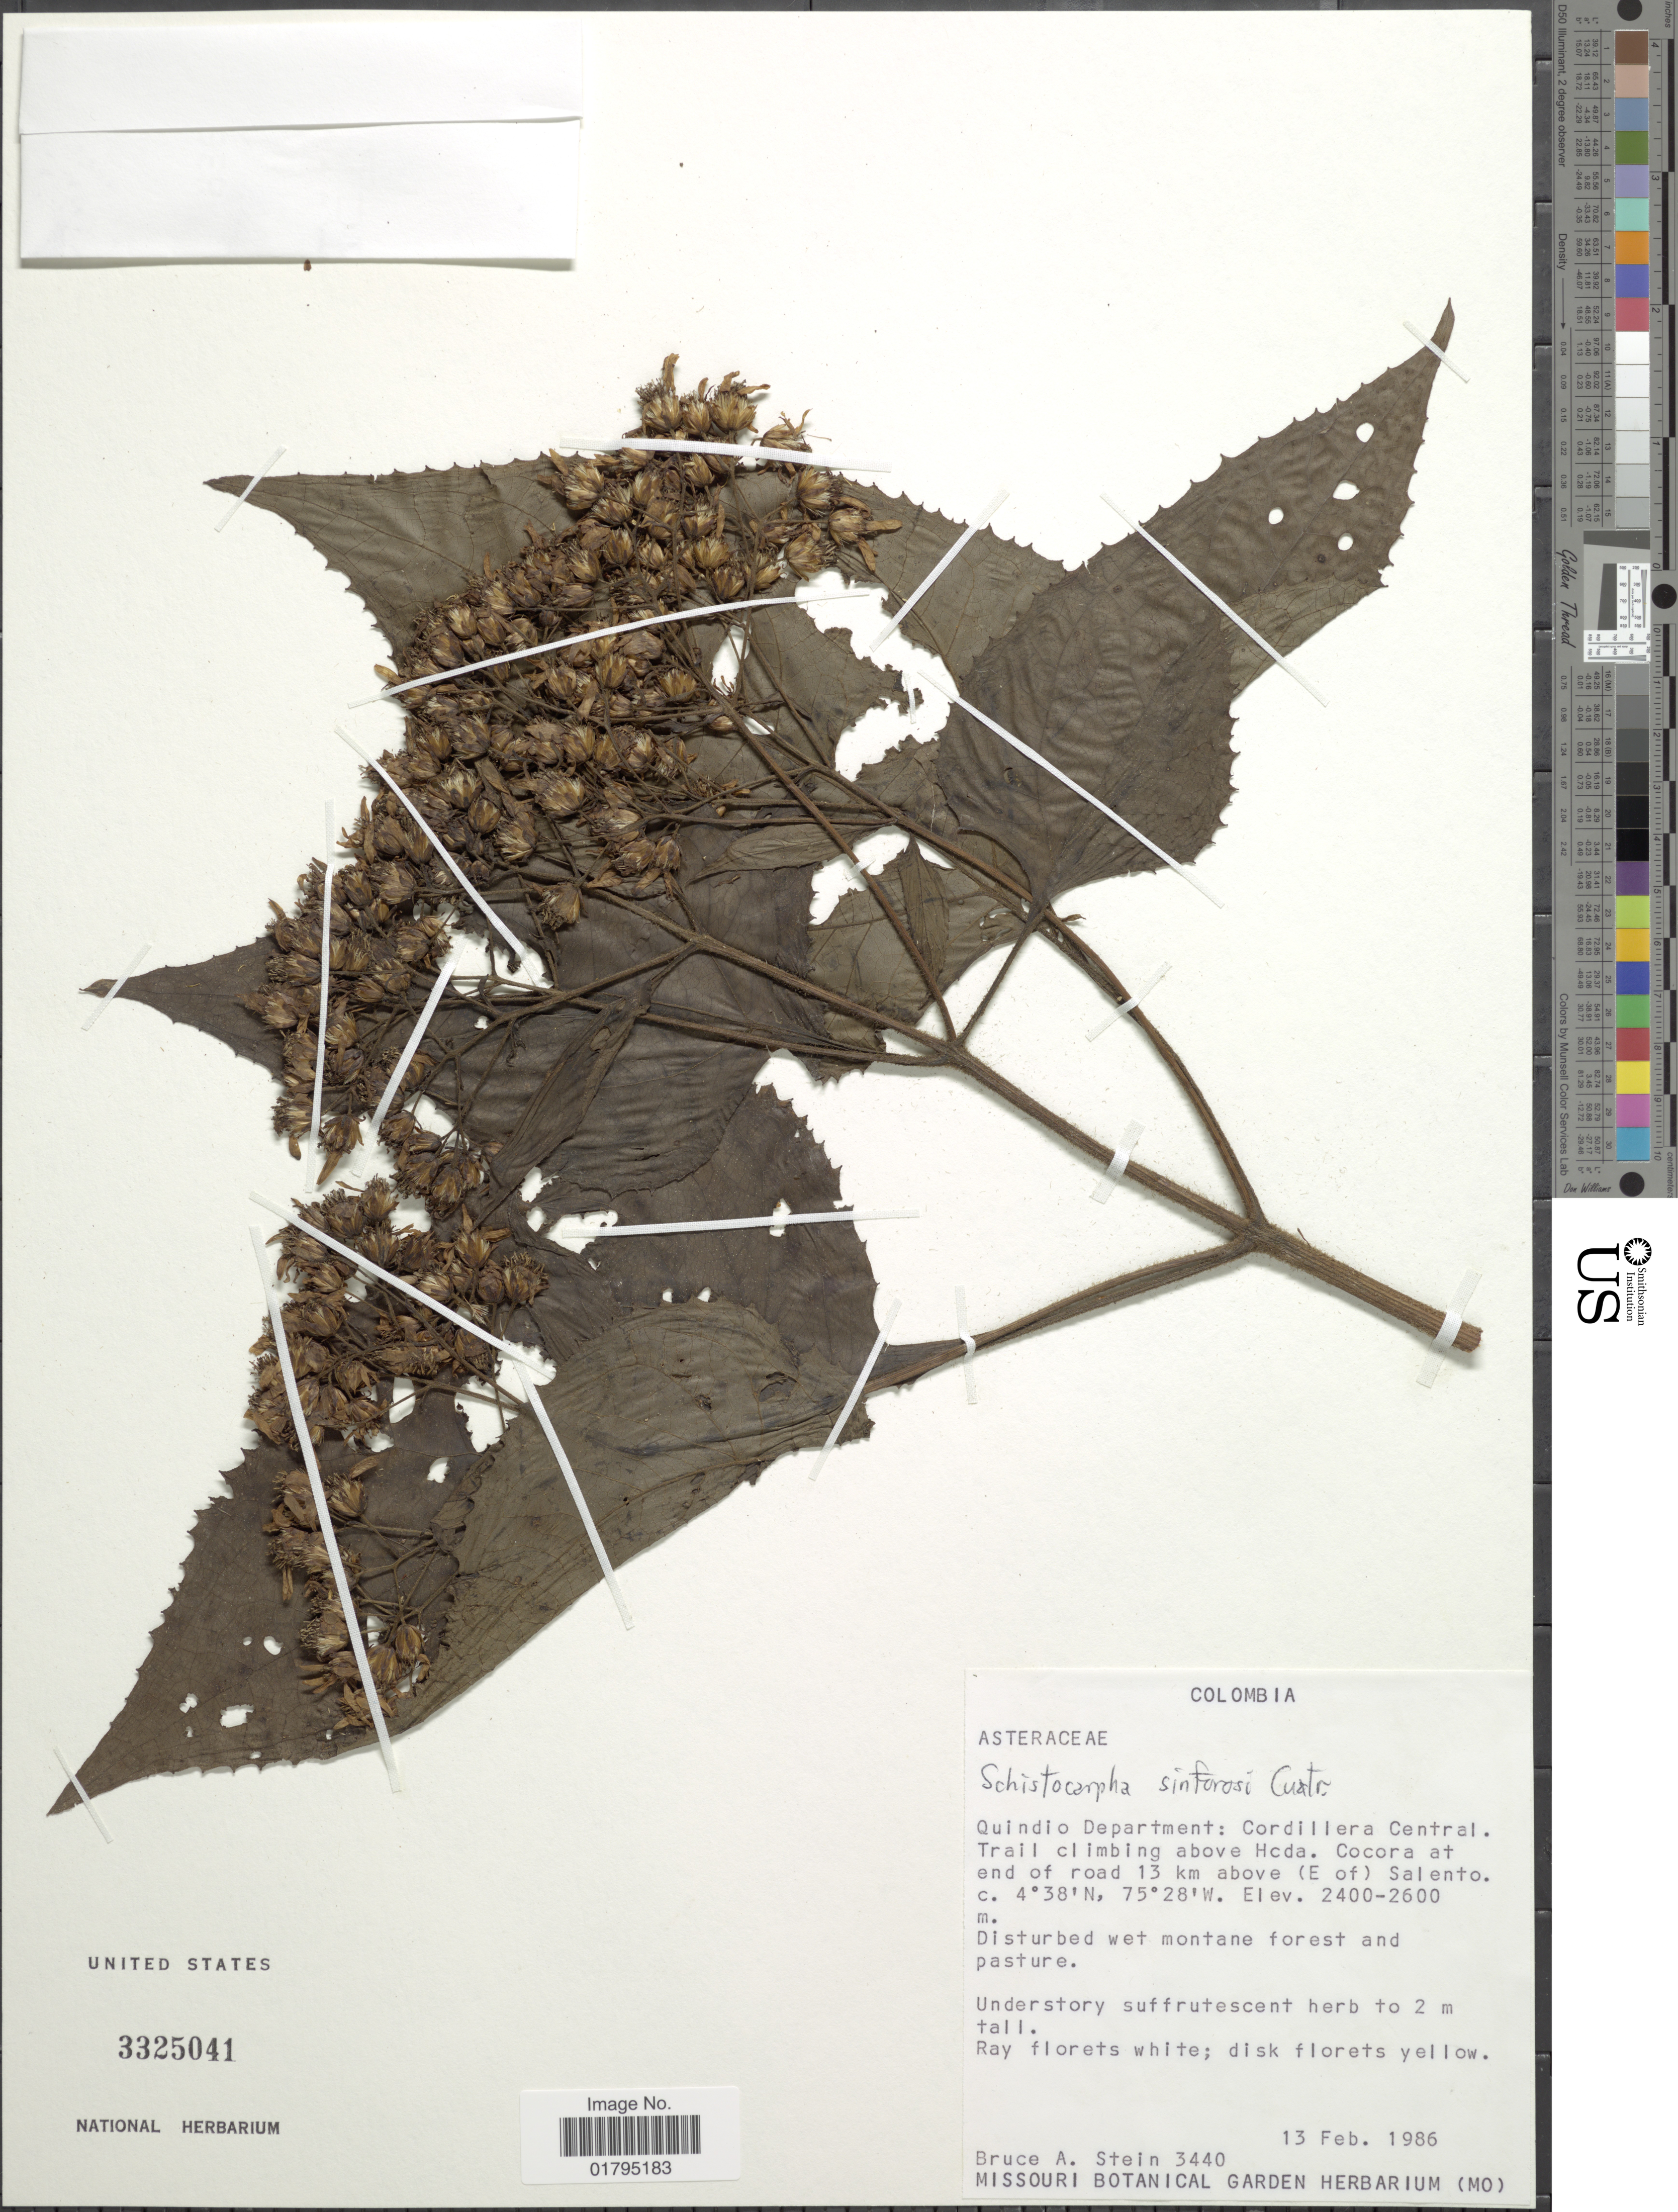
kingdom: Plantae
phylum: Tracheophyta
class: Magnoliopsida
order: Asterales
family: Asteraceae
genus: Schistocarpha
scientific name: Schistocarpha sinforosii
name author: Cuatrec.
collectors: B. A. Stein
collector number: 3440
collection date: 1986-02-13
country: Colombia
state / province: Quindío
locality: Quindio Department: Cordillera Central. Trail climbing above Hcda.Cocora at end of road 13 km above (E of) Salento.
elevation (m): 2400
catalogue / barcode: US 3325041